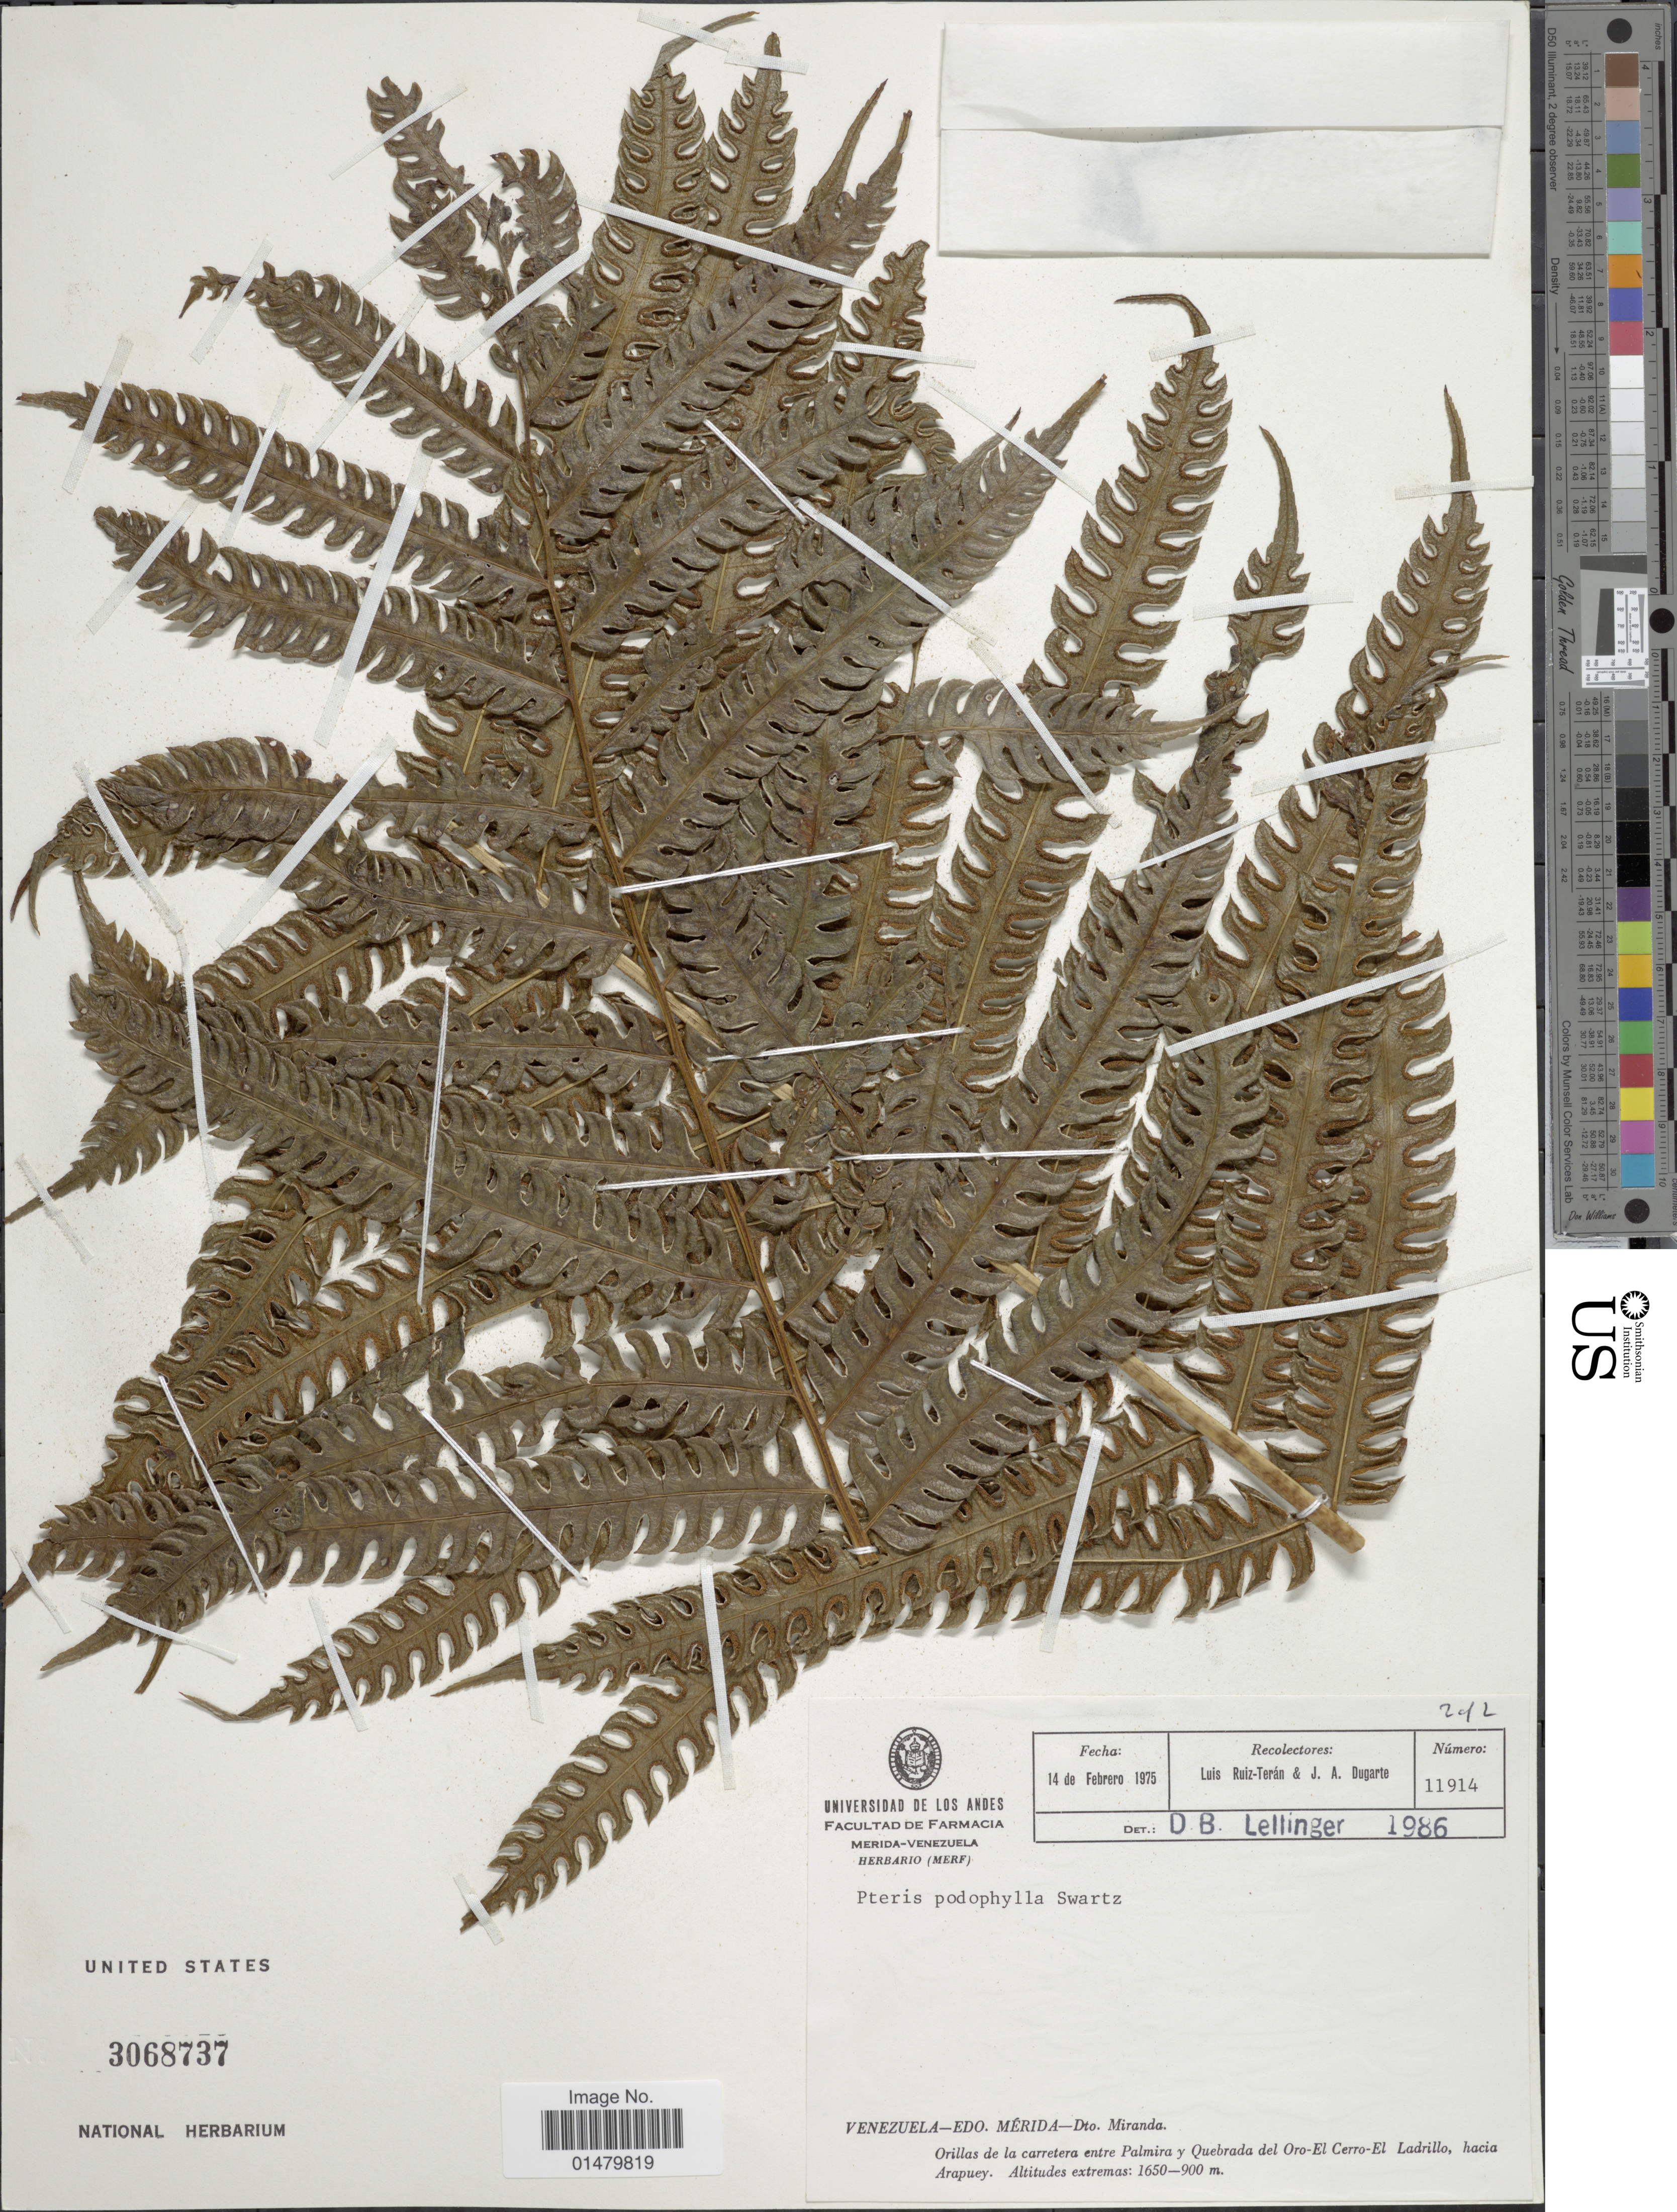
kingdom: Plantae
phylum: Tracheophyta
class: Polypodiopsida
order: Polypodiales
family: Pteridaceae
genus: Pteris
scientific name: Pteris podophylla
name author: Sw.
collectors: L. E. Ruíz-Terán & J. Dugarte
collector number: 11914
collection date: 1975-02-14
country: Venezuela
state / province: Mérida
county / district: Miranda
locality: Orillas de la carretera entre Palmira y Quebrada del Oro-El Cerro-El Ladrillo, hacia Arapuey.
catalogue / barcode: US 3068737